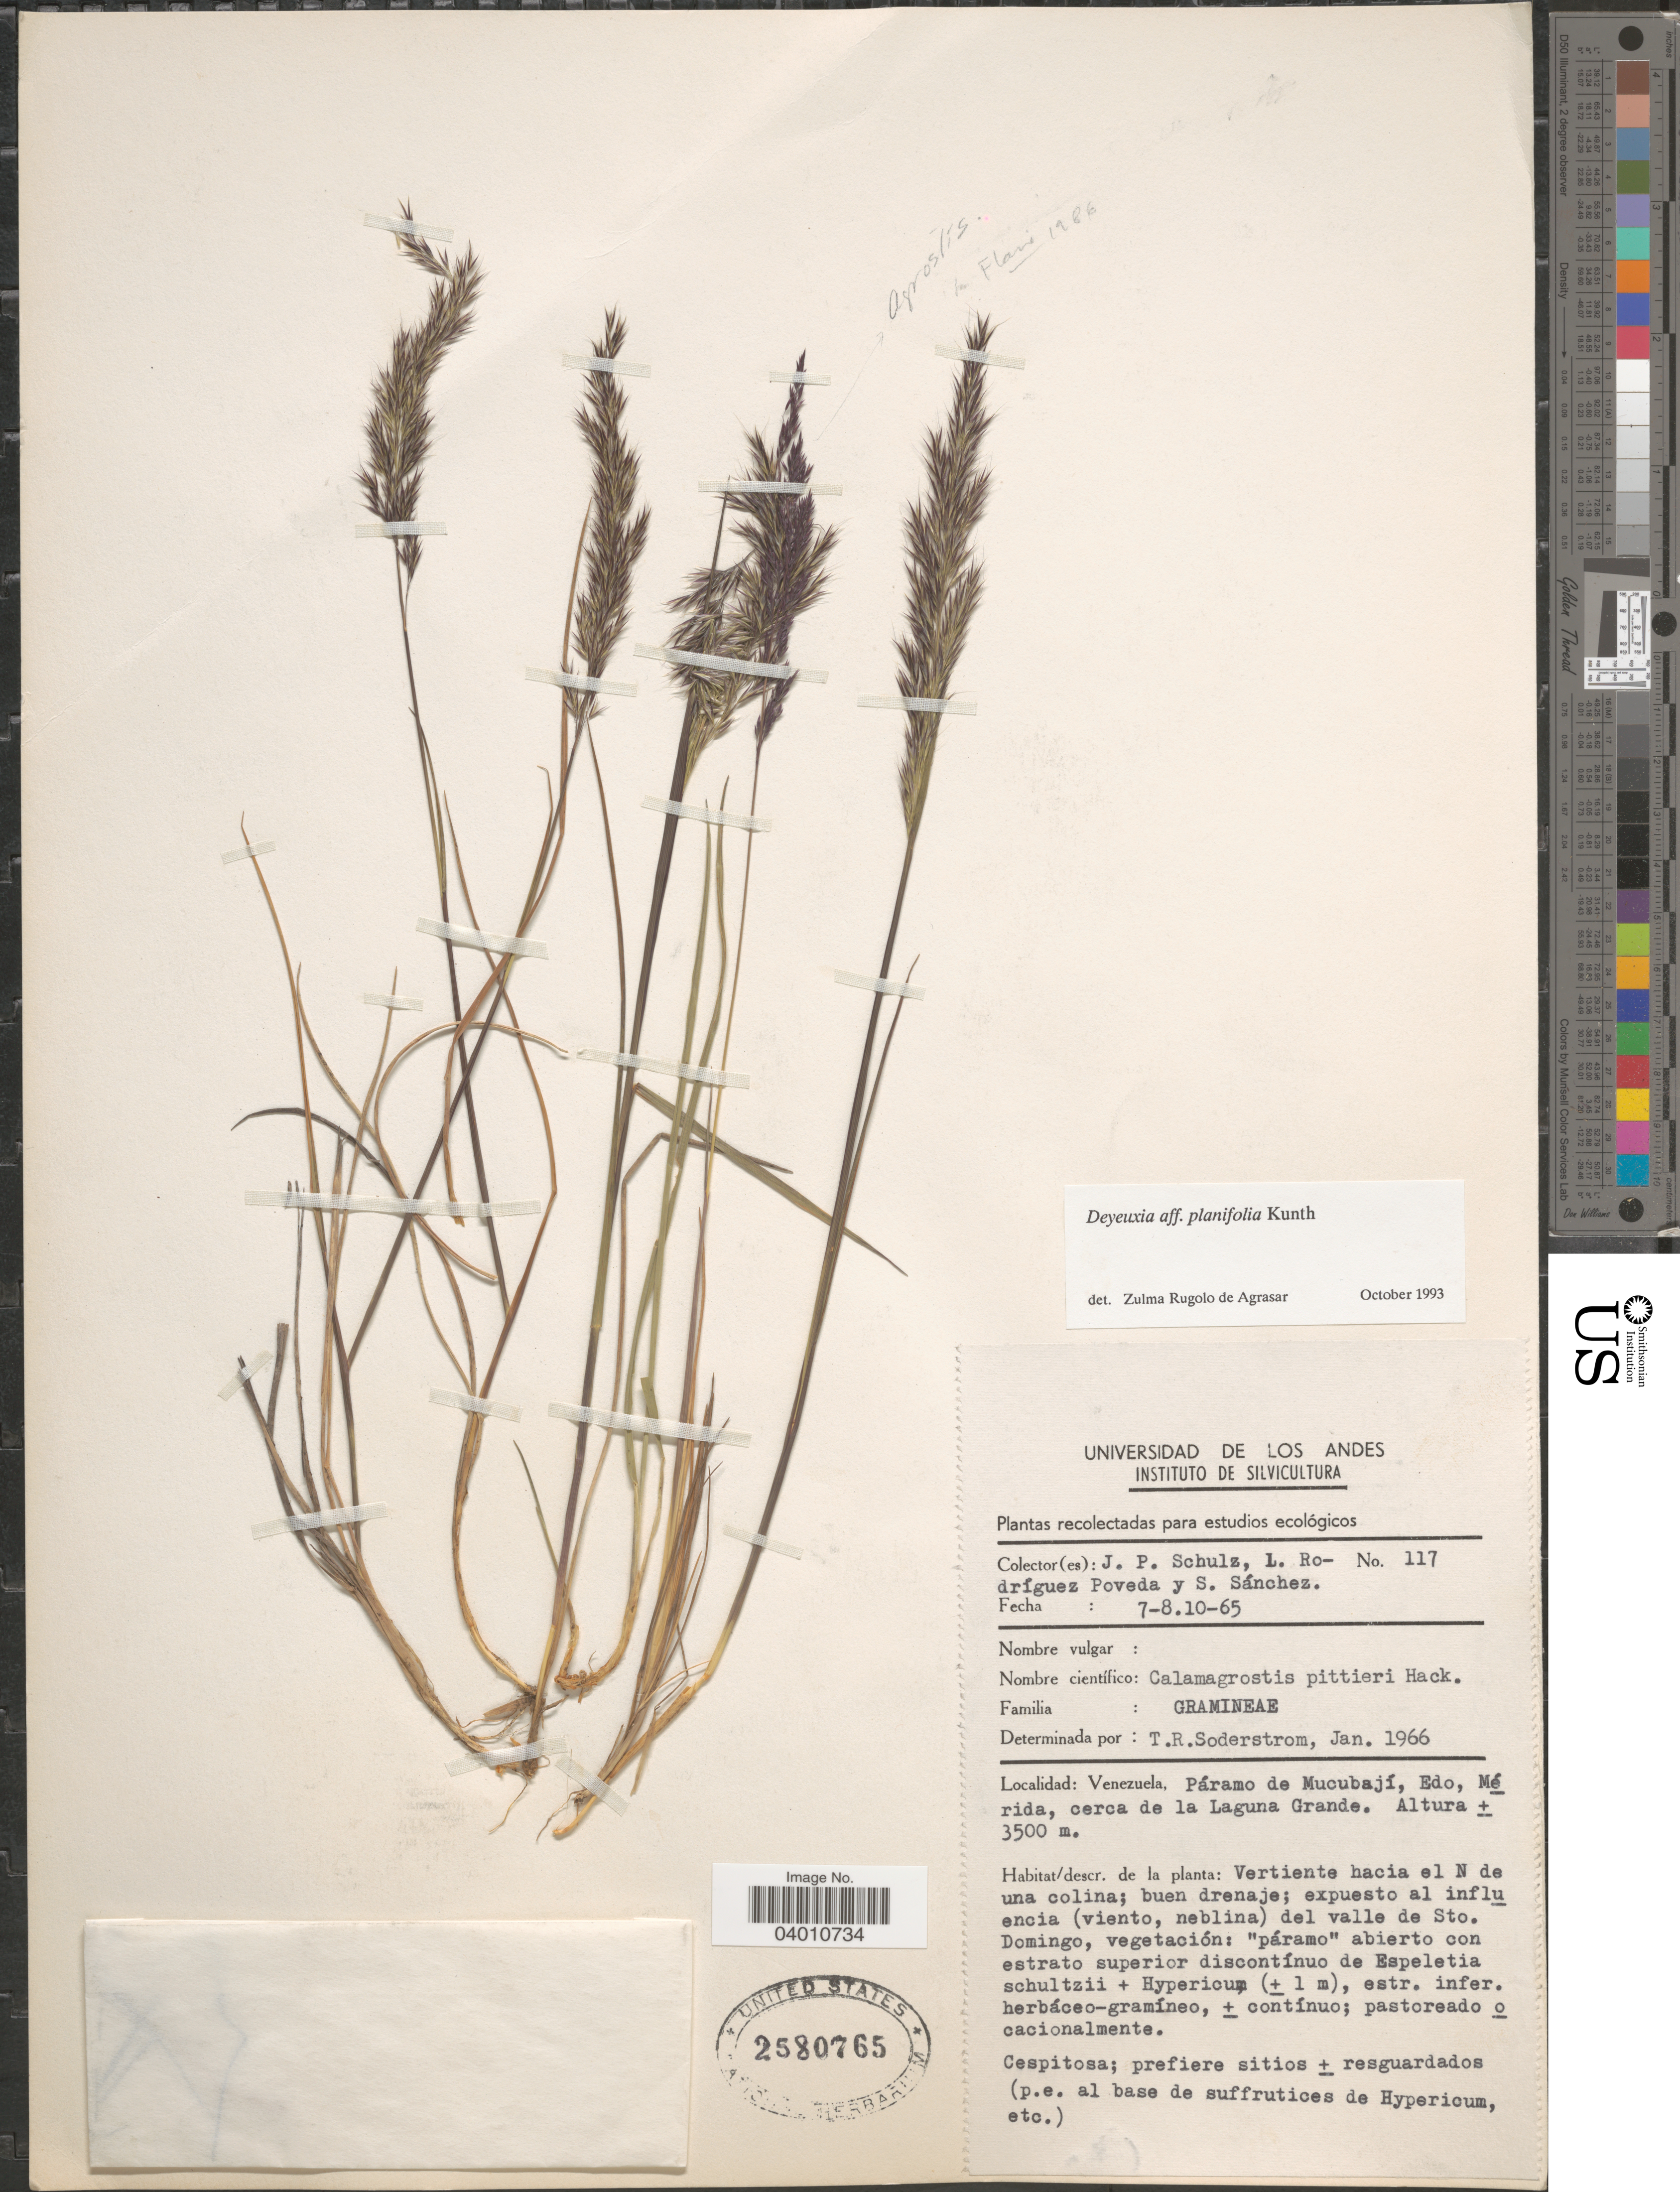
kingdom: Plantae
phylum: Tracheophyta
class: Liliopsida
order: Poales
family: Poaceae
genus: Peyritschia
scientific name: Peyritschia planifolia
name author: (Kunth) P.M. Peterson et al.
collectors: J. P. Schulz, L. Rodríguez P. & S. Sanchez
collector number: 117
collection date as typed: Transcribed d/m/y: 7/10/65 to 8/10/65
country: Venezuela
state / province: Merida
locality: Páramo de Mucubají, cerca de la Laguna Grande.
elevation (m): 3500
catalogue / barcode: US 2580765